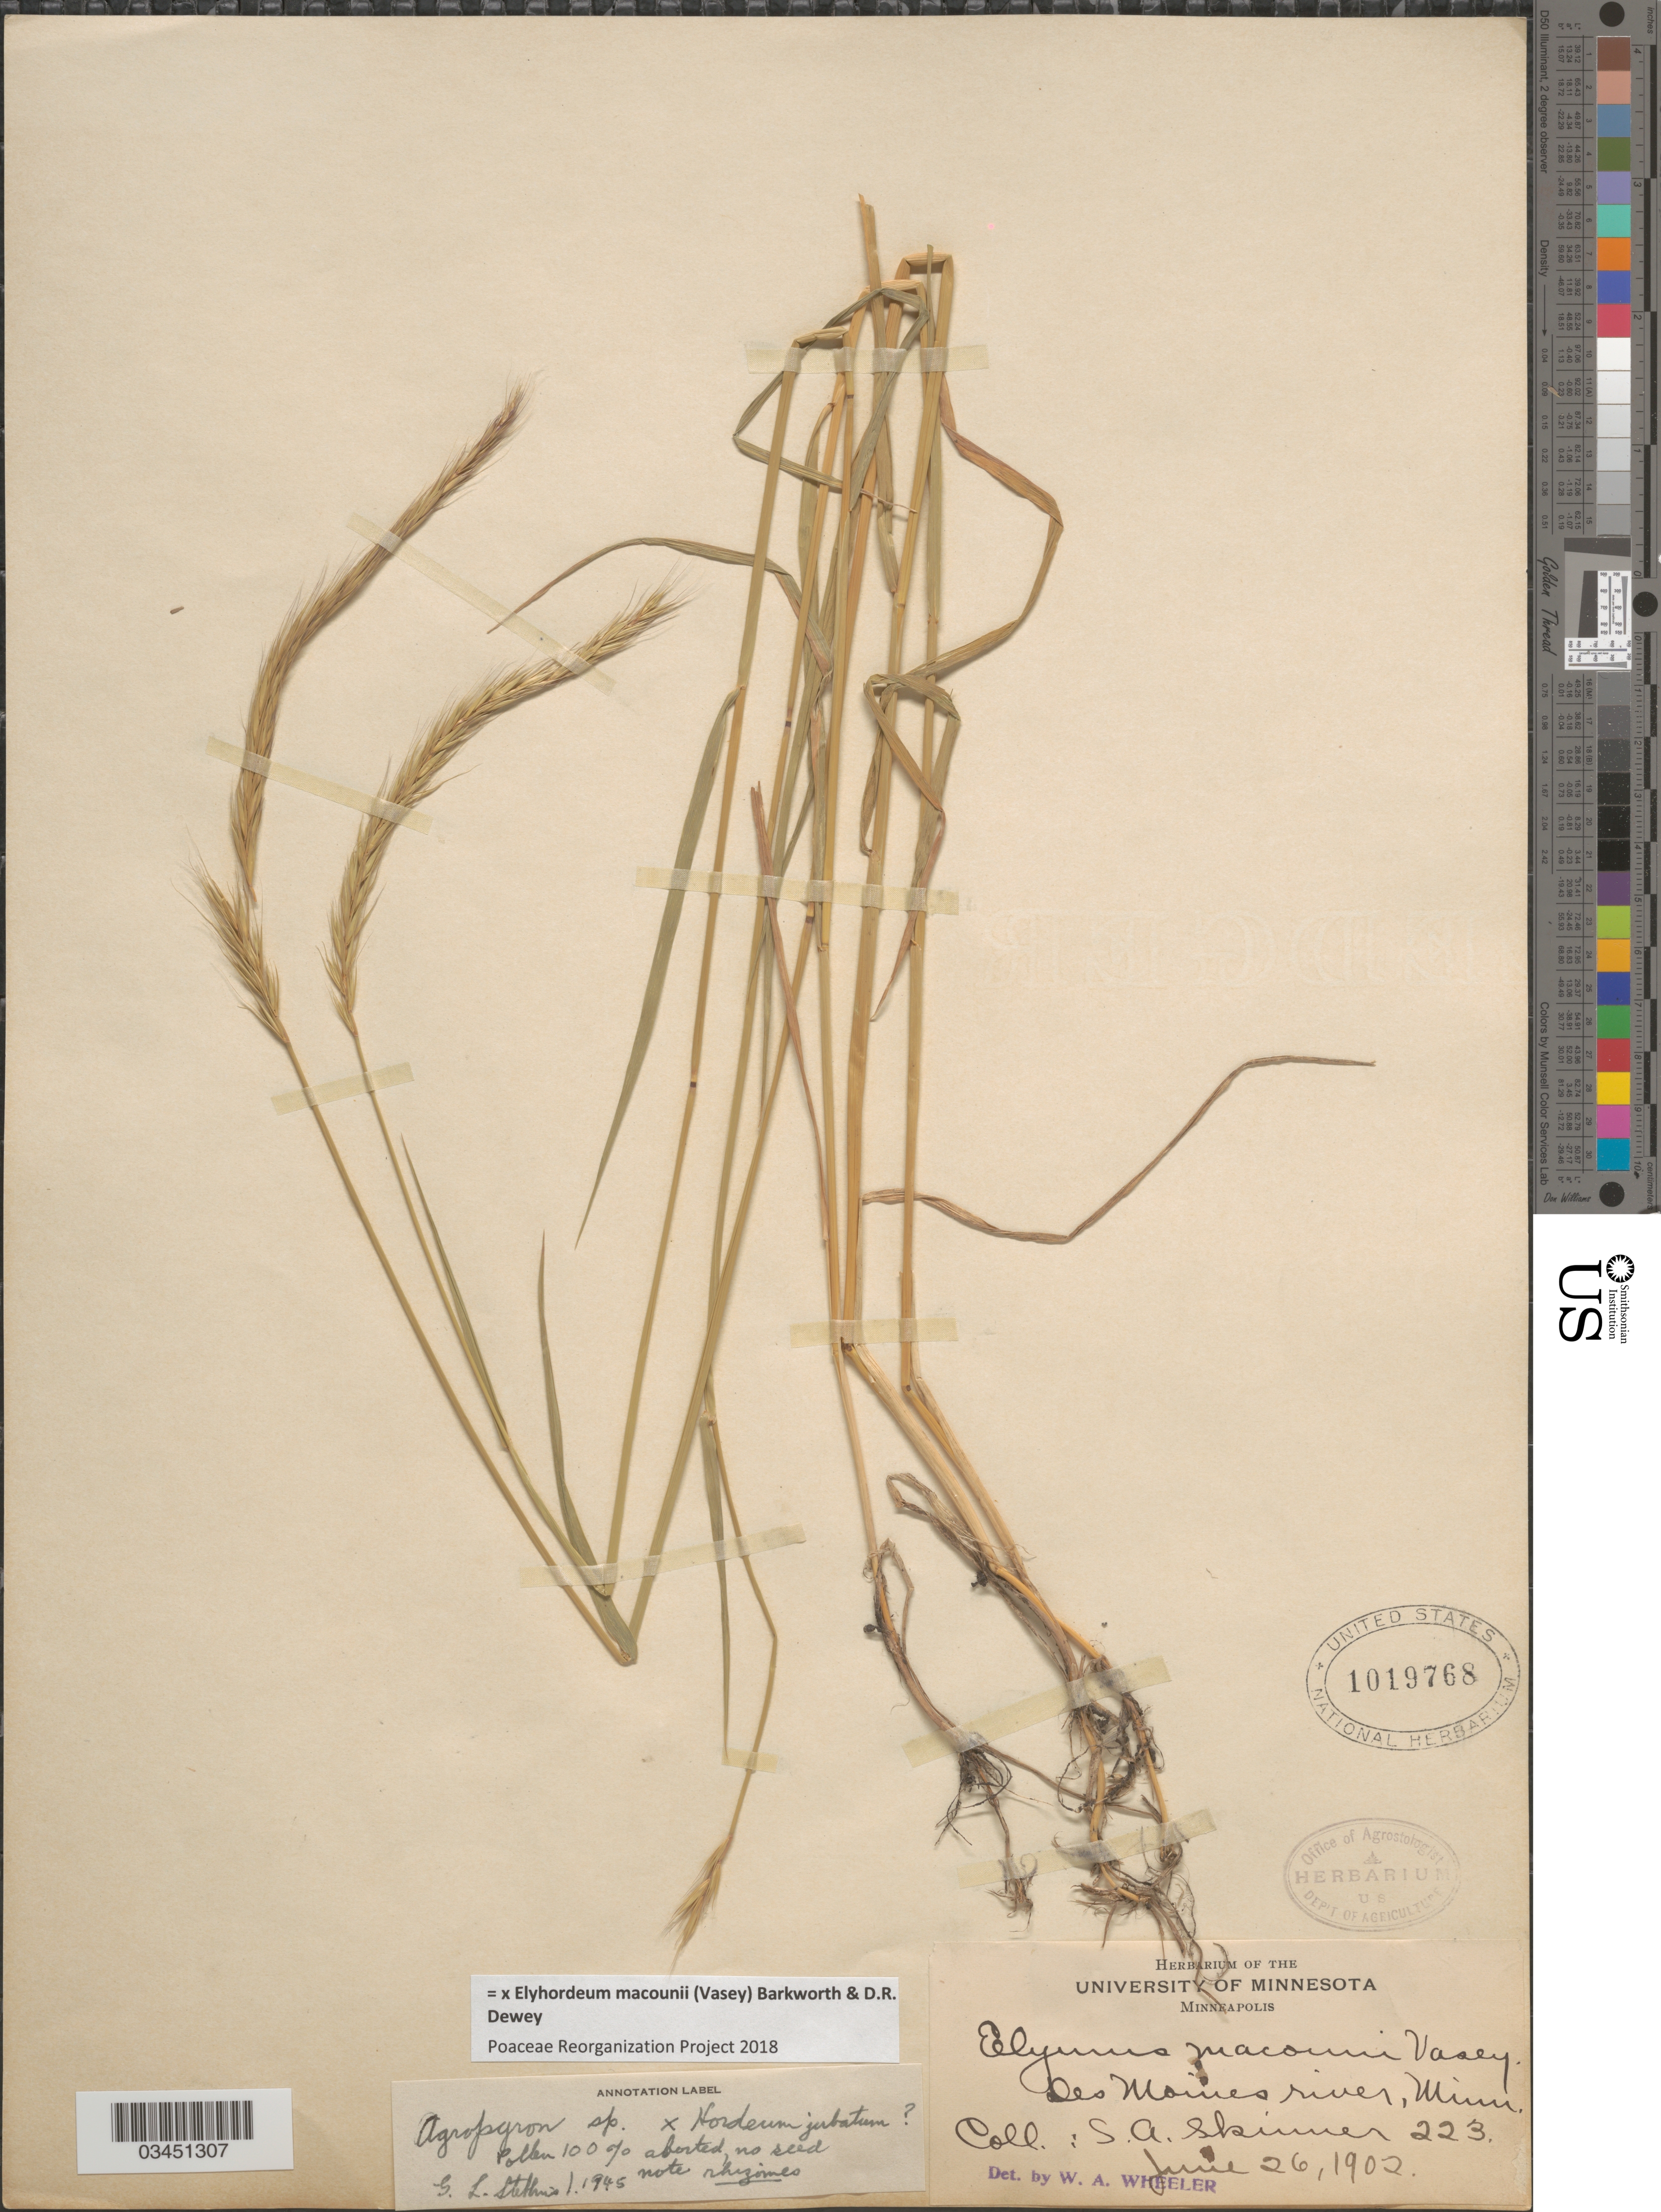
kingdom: Plantae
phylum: Tracheophyta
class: Liliopsida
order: Poales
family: Poaceae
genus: Elyhordeum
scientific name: x Elyhordeum macounii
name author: (Vasey) Barkworth & Dewey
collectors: S. Skinner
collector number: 223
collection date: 1902-06-26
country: United States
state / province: Minnesota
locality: Des Moines river.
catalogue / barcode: US 1019768